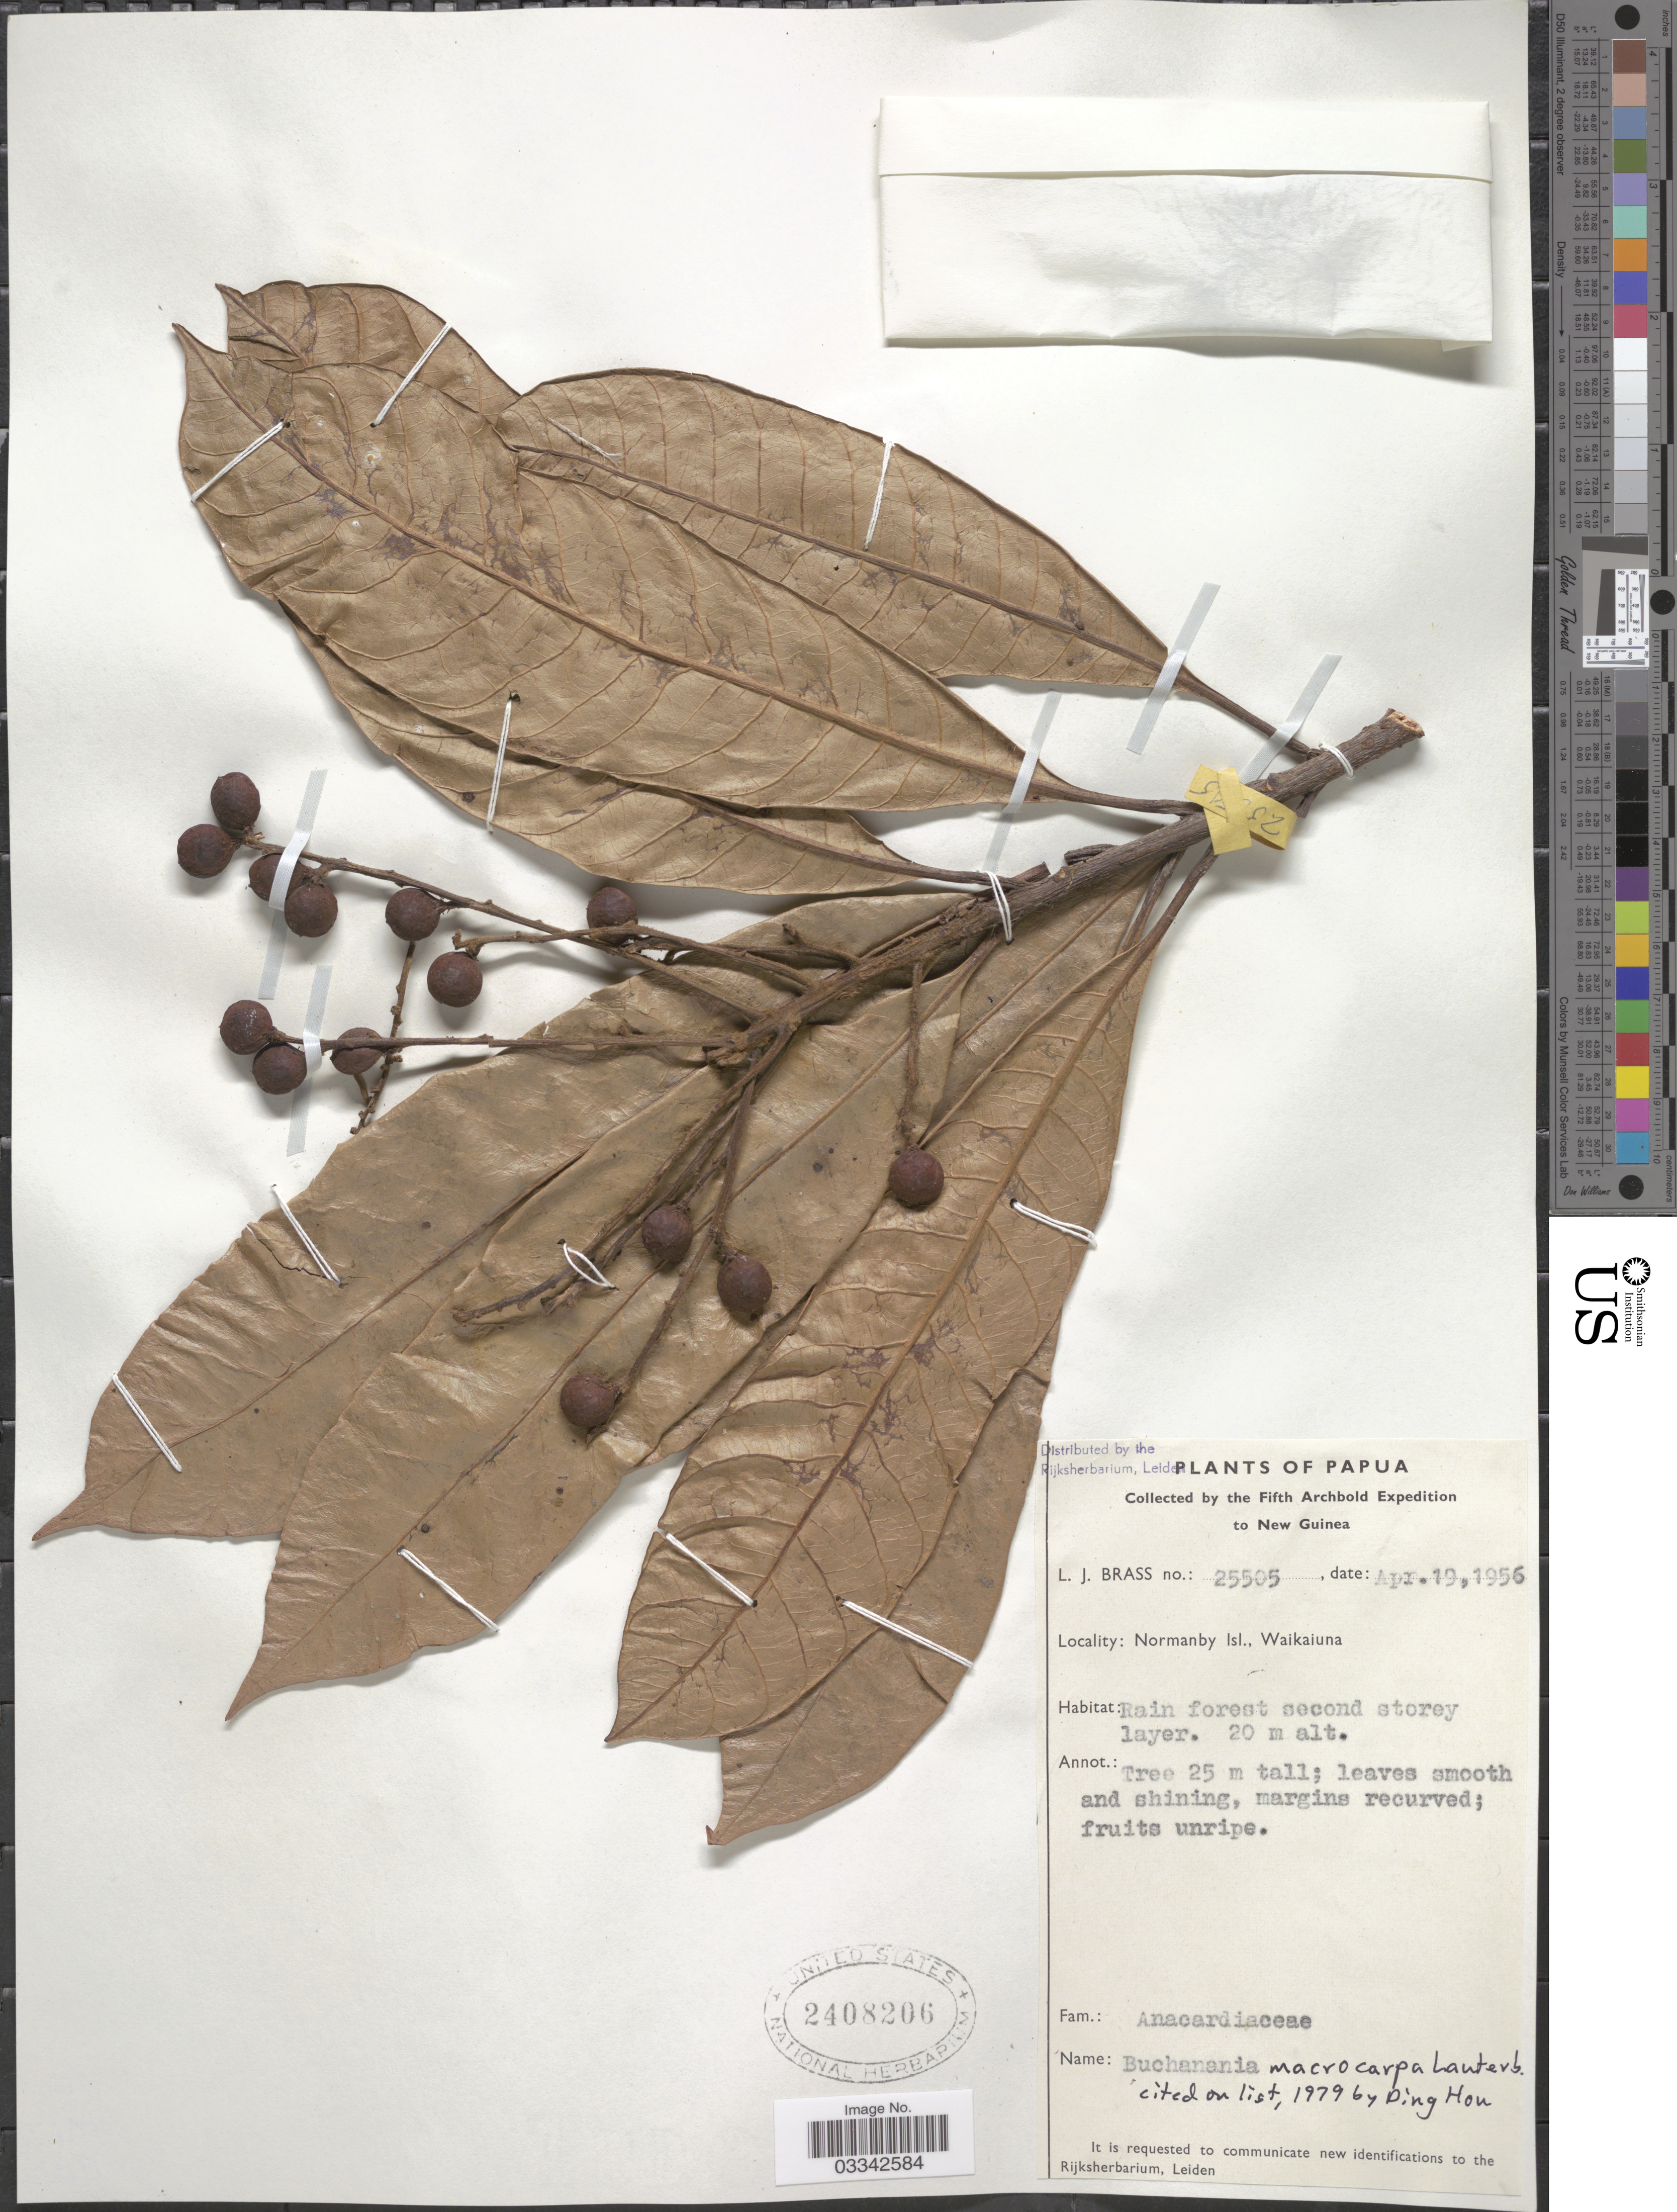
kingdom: Plantae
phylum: Tracheophyta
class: Magnoliopsida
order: Sapindales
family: Anacardiaceae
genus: Buchanania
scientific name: Buchanania macrocarpa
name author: Lauterb.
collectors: L. J. Brass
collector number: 25505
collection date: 1956-04-19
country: Papua New Guinea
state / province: Milne Bay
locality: New Guinea. Normanby Isl., Waikaiuna.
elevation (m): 20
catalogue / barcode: US 2408206